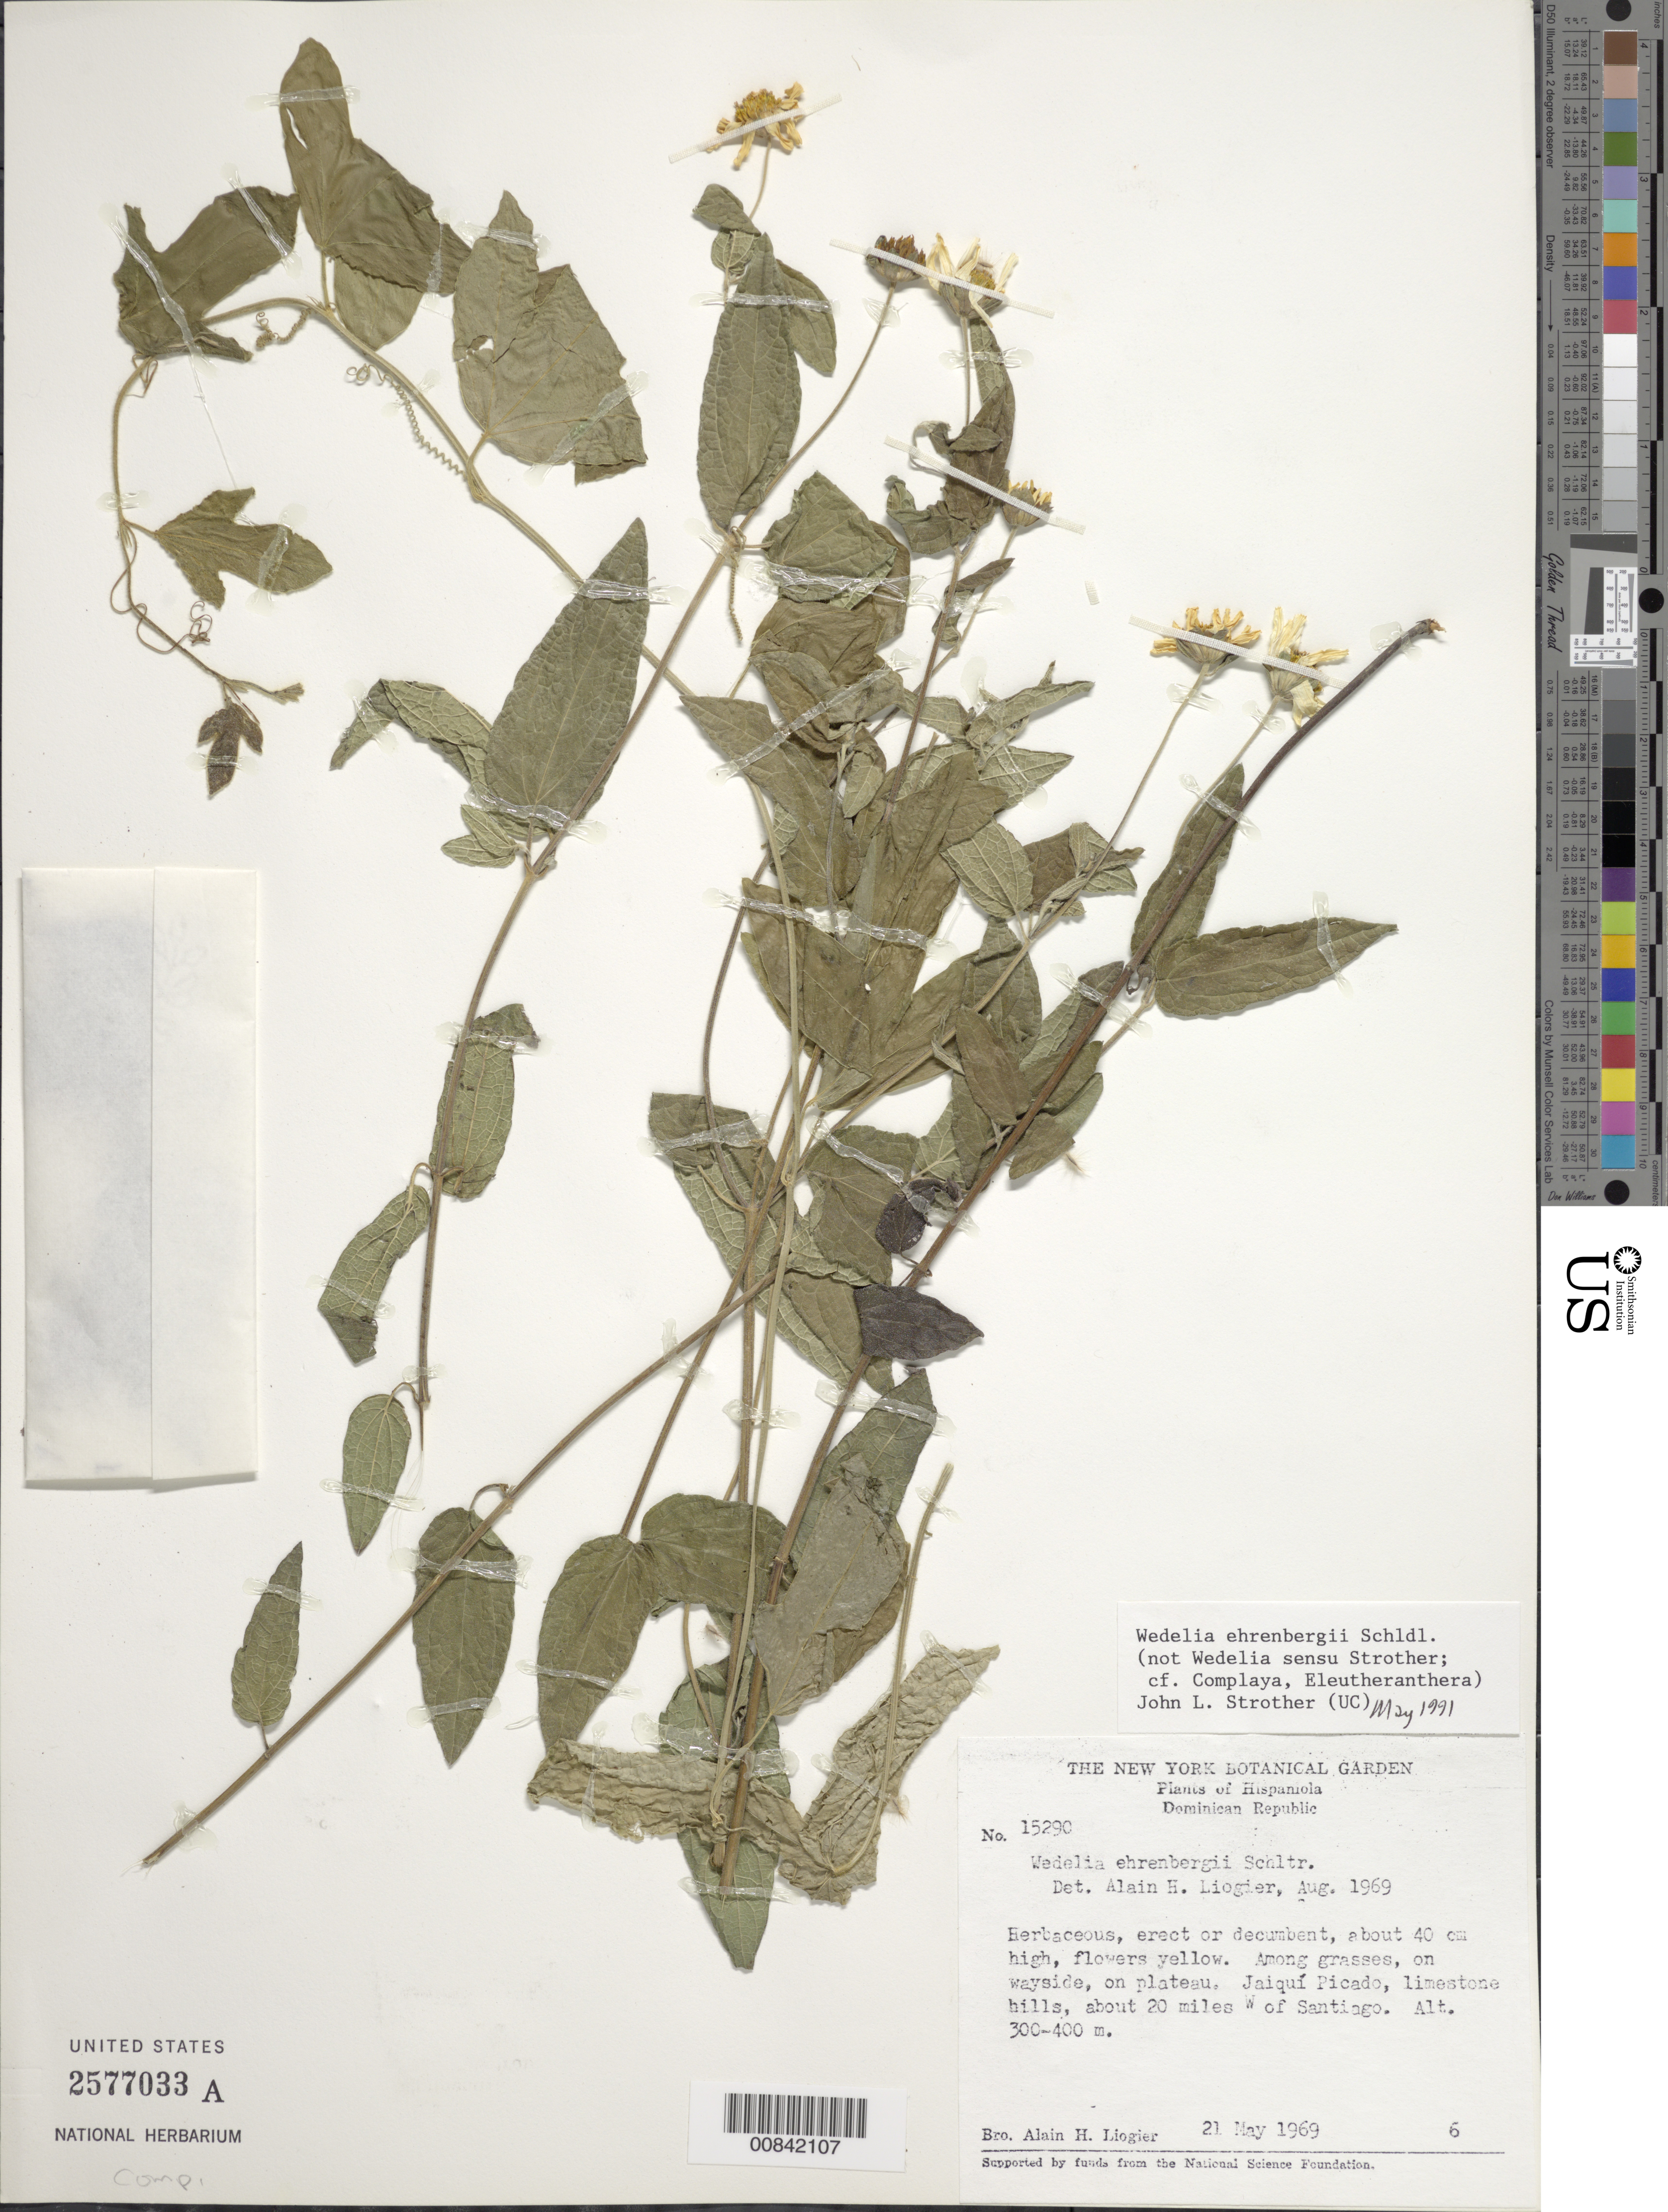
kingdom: Plantae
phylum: Tracheophyta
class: Magnoliopsida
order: Asterales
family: Asteraceae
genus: Wedelia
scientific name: Wedelia ehrenbergii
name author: Less.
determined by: Strother, J. L.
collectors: A. H. Liogier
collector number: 15290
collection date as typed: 21 May 1969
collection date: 1969-05-21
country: Dominican Republic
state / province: Santiago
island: Hispaniola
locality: Jaiquí Picado, about 20 miles W of Santiago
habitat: Among grasses, on wayside of limestone hills on plateau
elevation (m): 300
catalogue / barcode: US 2577033